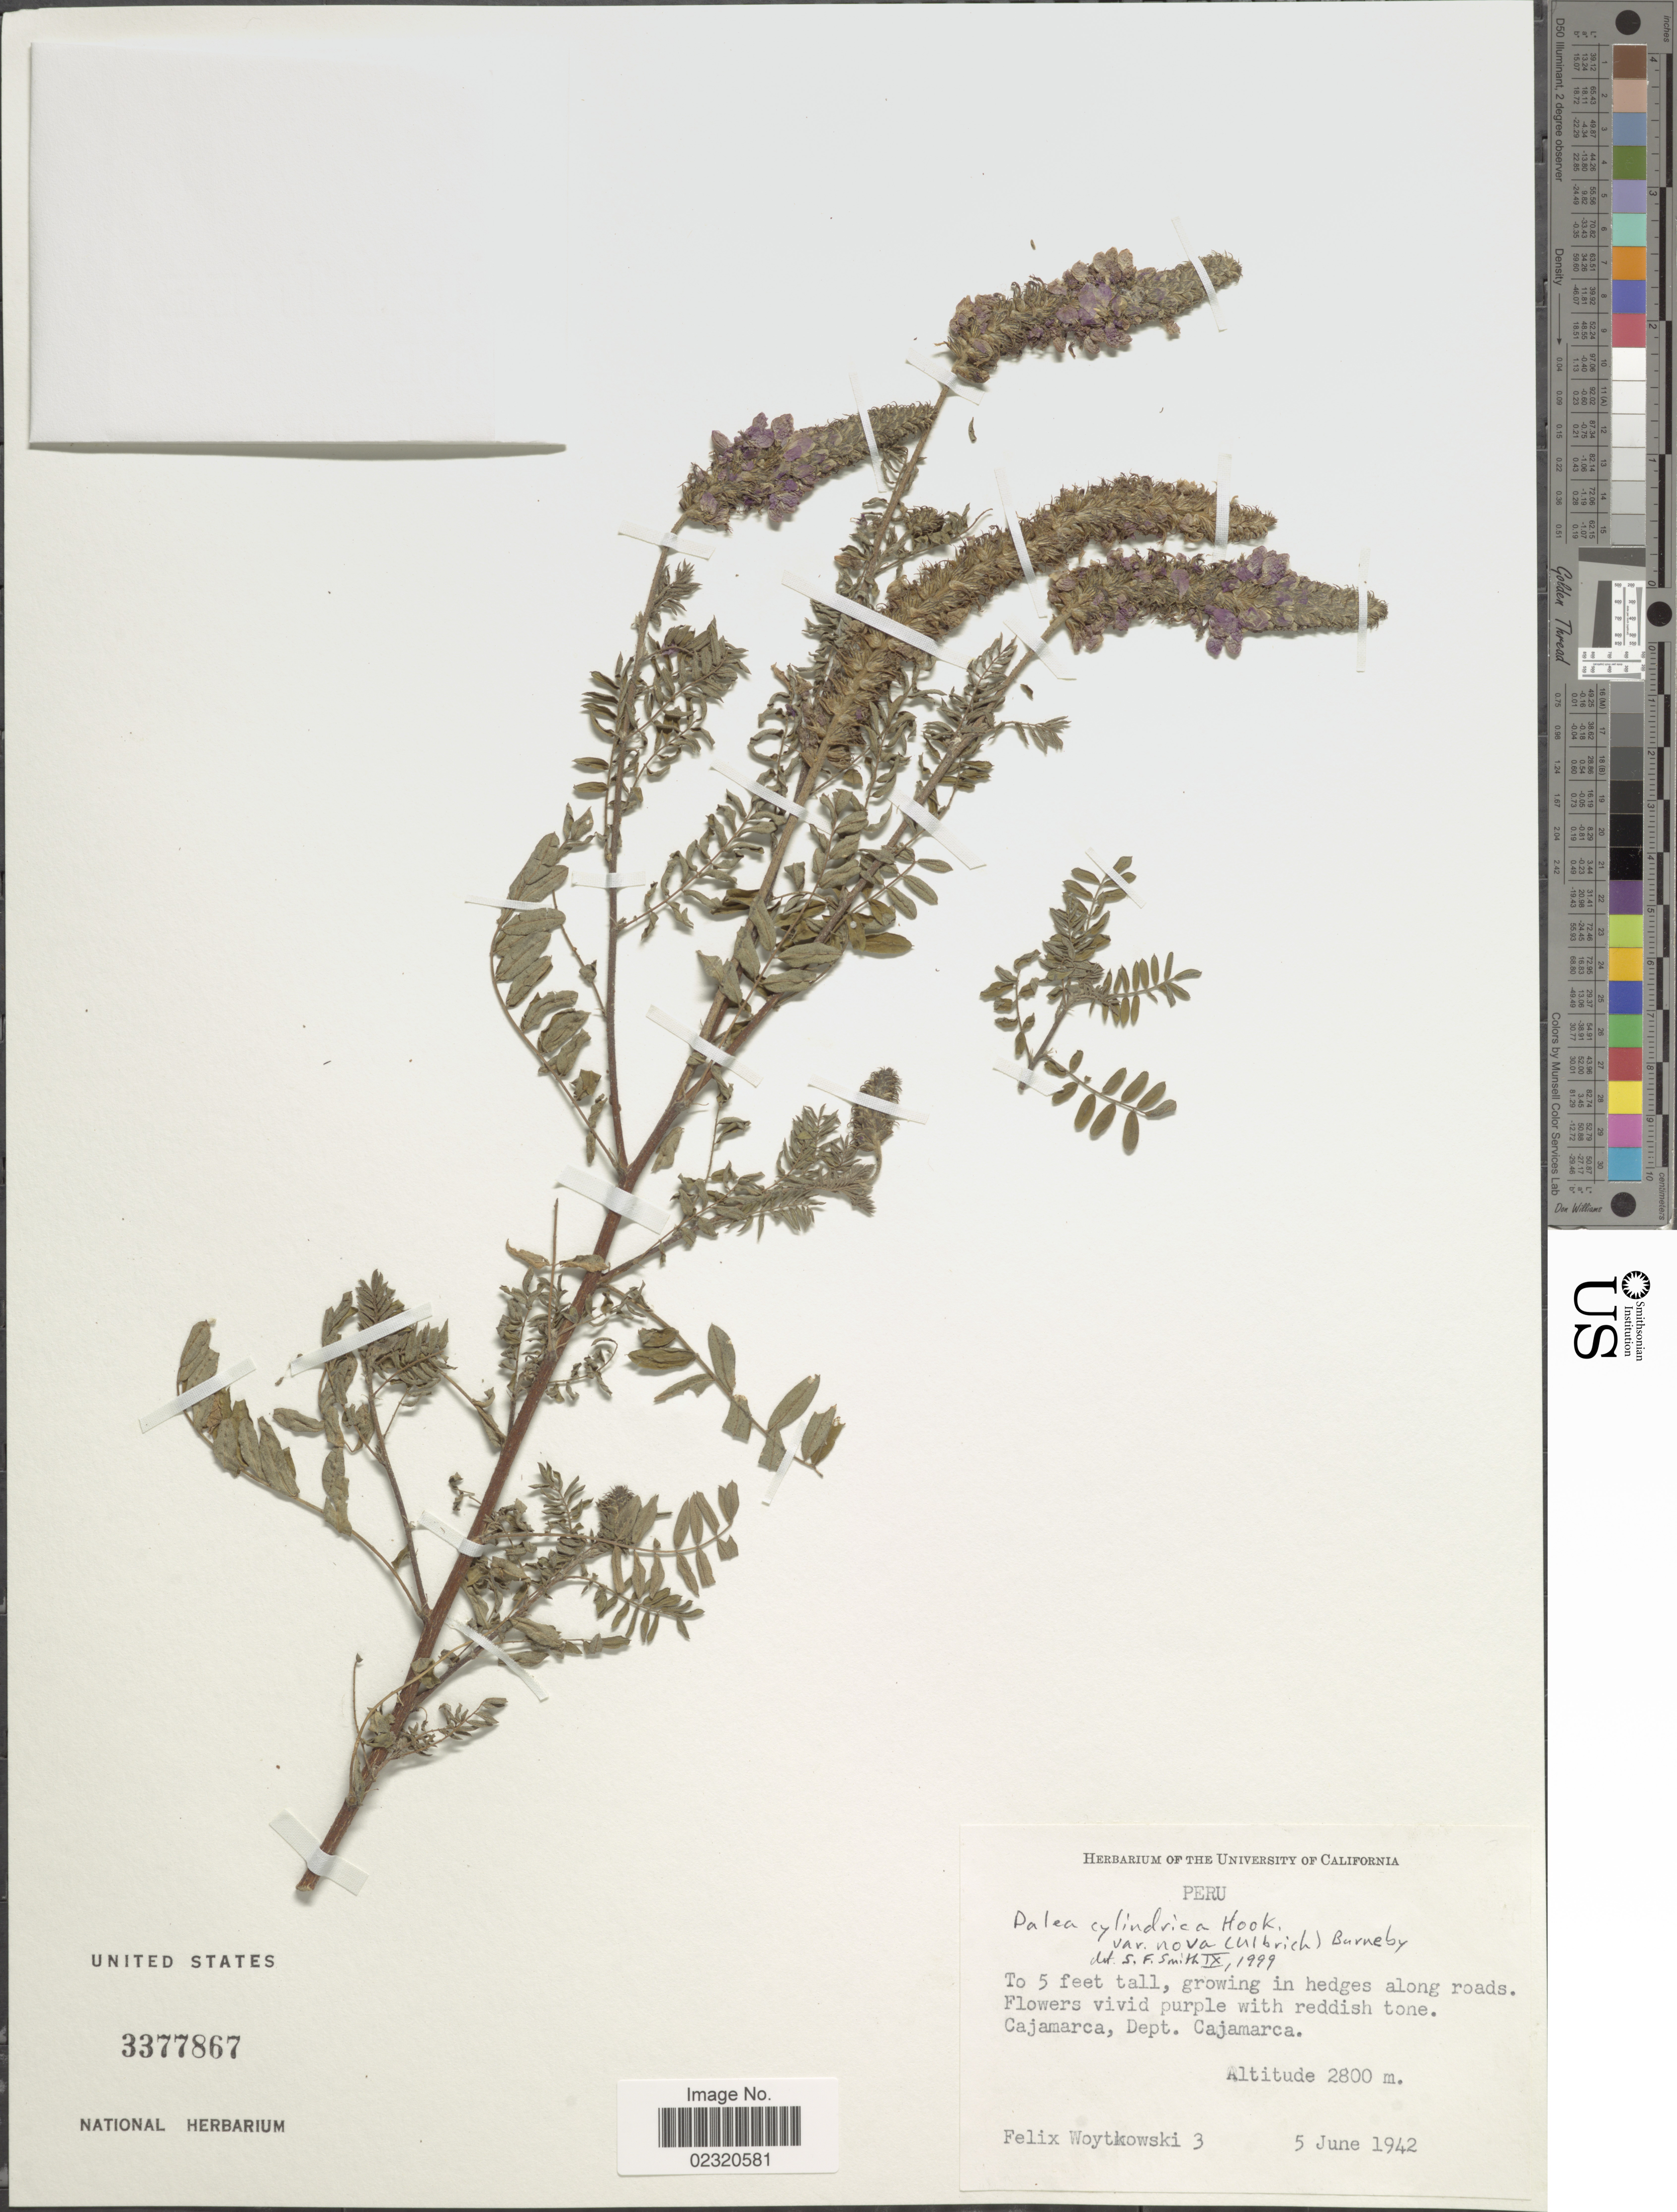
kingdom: Plantae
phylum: Tracheophyta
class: Magnoliopsida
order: Fabales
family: Fabaceae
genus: Dalea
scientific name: Dalea cylindrica var. nova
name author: (Ulbr.) Barneby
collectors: F. Woytkowski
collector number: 3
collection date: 1942-06-05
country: Peru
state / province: Cajamarca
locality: Dept. Cajamarca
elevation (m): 2800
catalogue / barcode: US 3377867